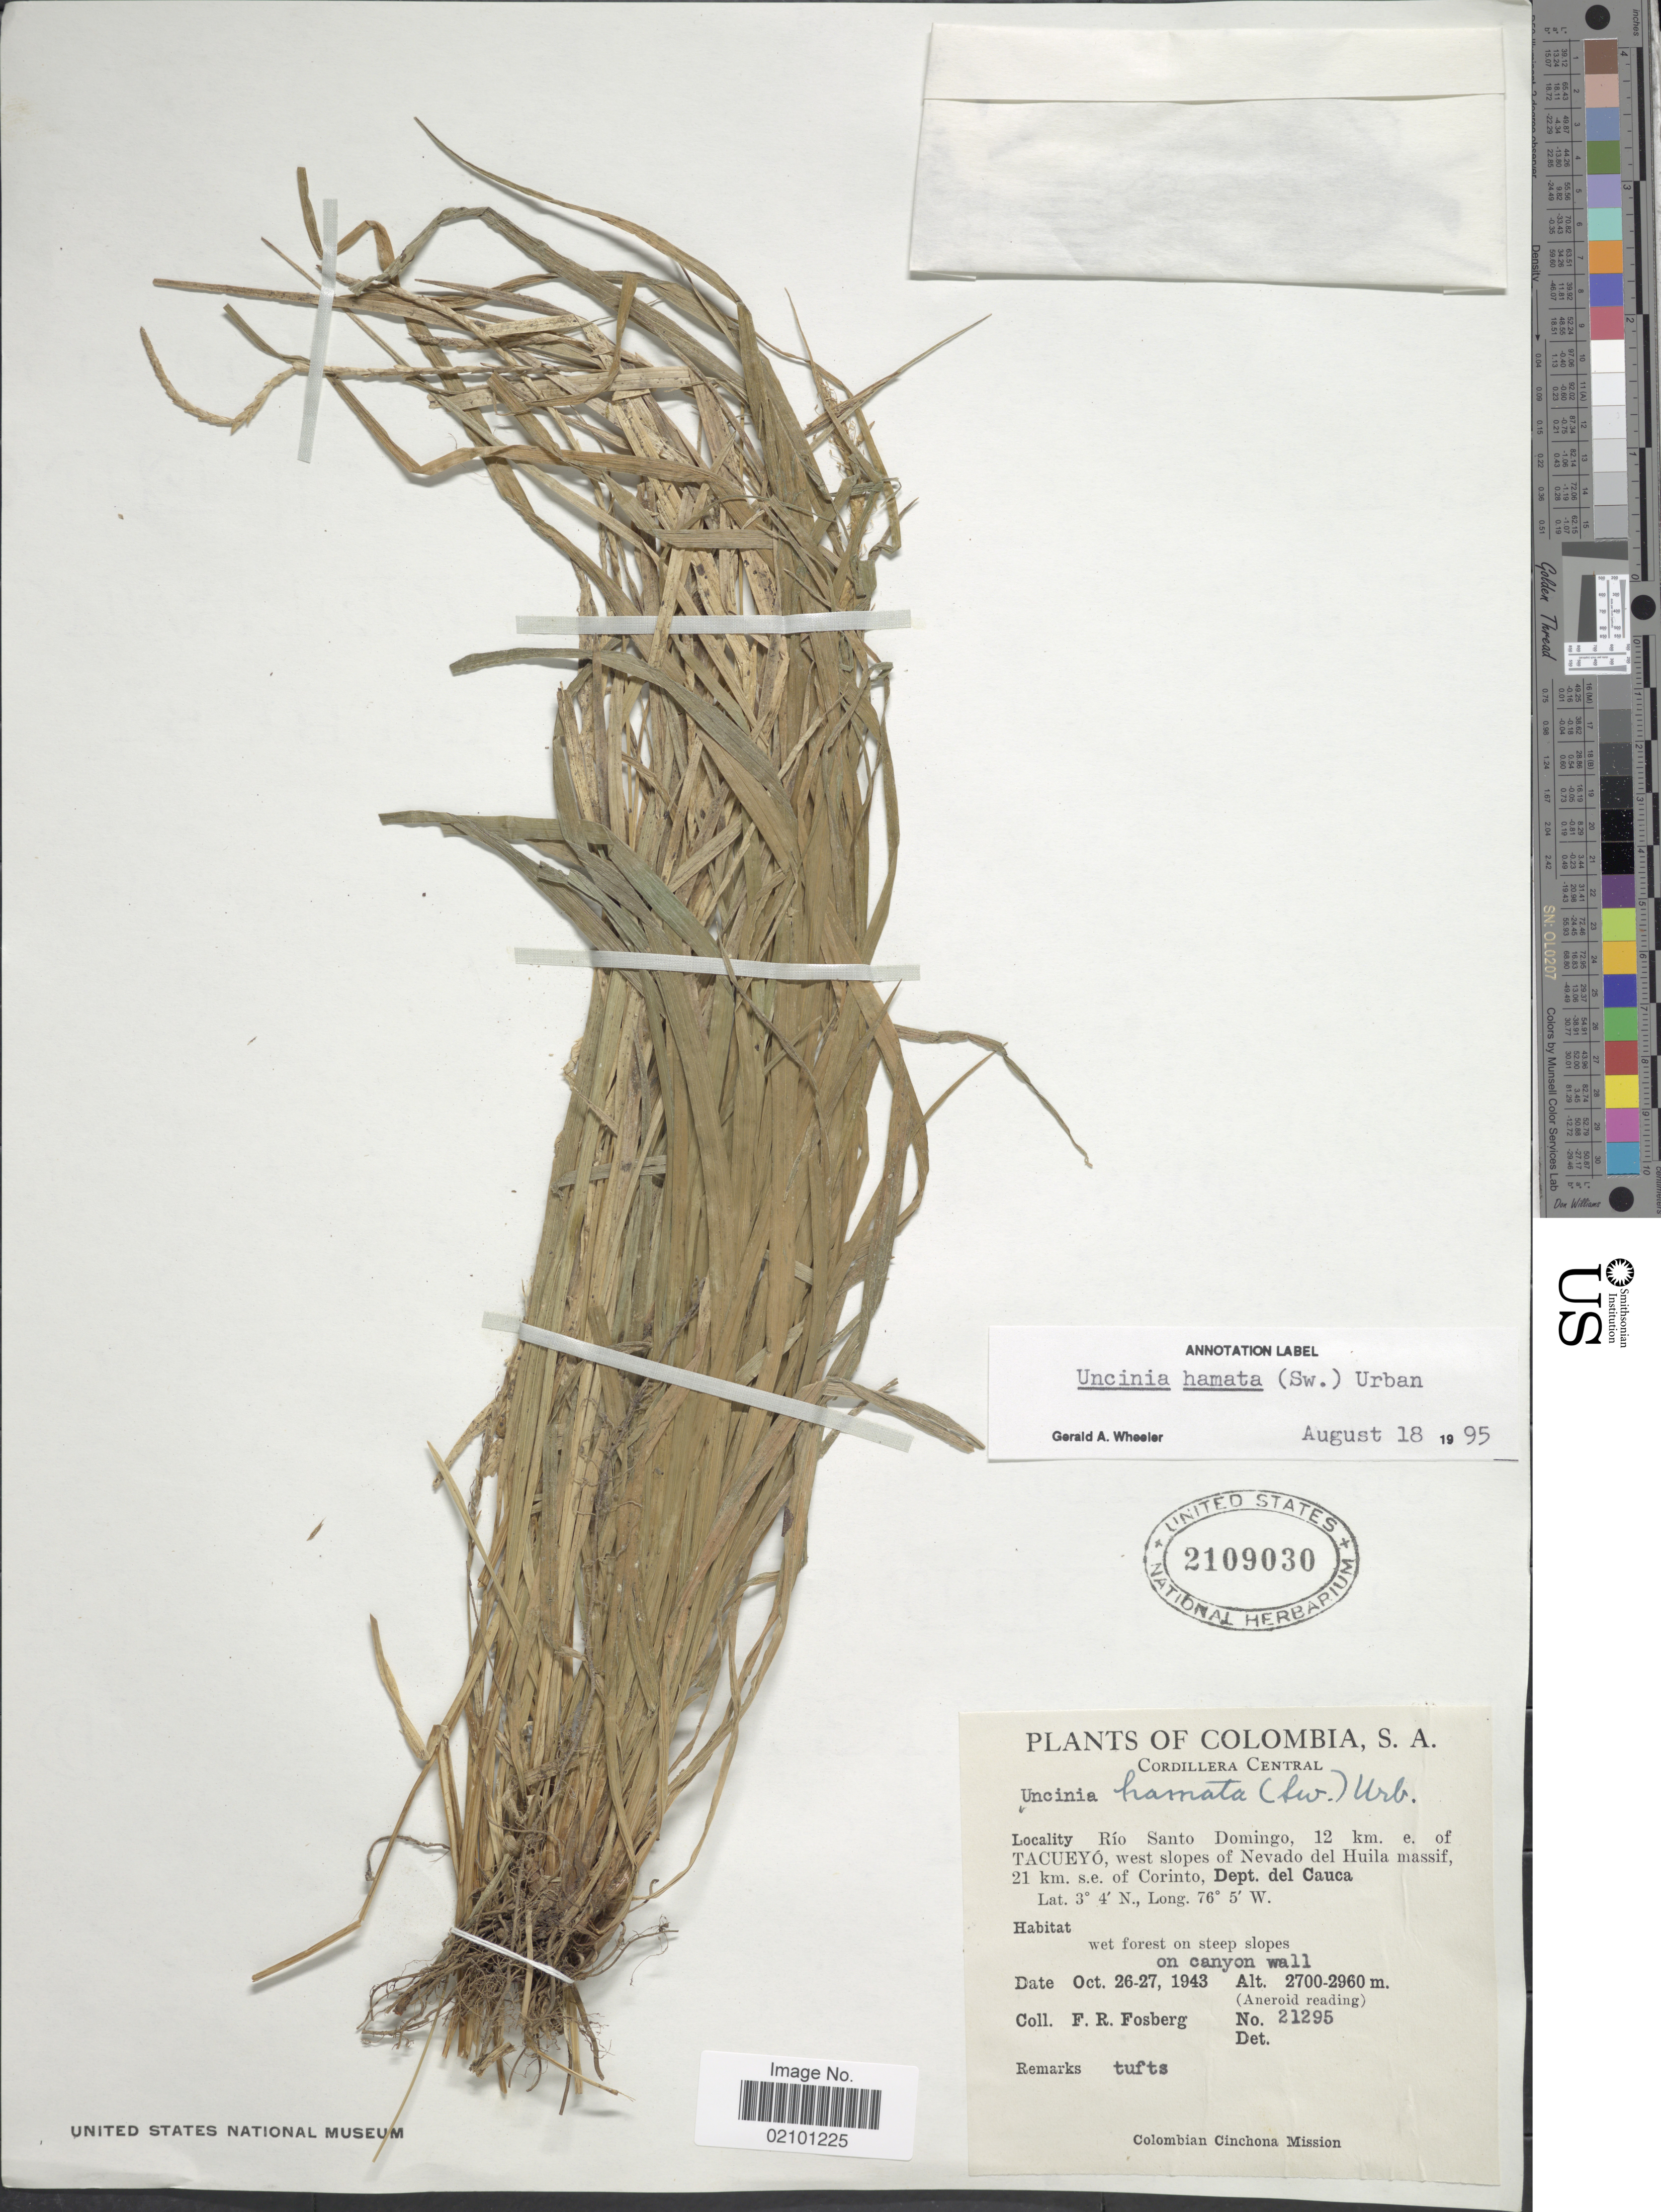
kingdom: Plantae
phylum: Tracheophyta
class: Liliopsida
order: Poales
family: Cyperaceae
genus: Carex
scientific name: Carex hamata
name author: Sw.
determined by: Strong, M. T., (US), Smithsonian Institution - National Museum of Natural History (UNITED STATES)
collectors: F. R. Fosberg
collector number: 21295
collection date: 1943-10-26/1943-10-27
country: Colombia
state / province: Cauca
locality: Cordillera Central. Rio Santo Domingo, 12 km. e. of Tacueyo, west slopes of Nevado del Huila massif, 21 km. s.e. of Corinto, Dept. del Cauca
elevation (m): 2700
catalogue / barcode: US 2109030